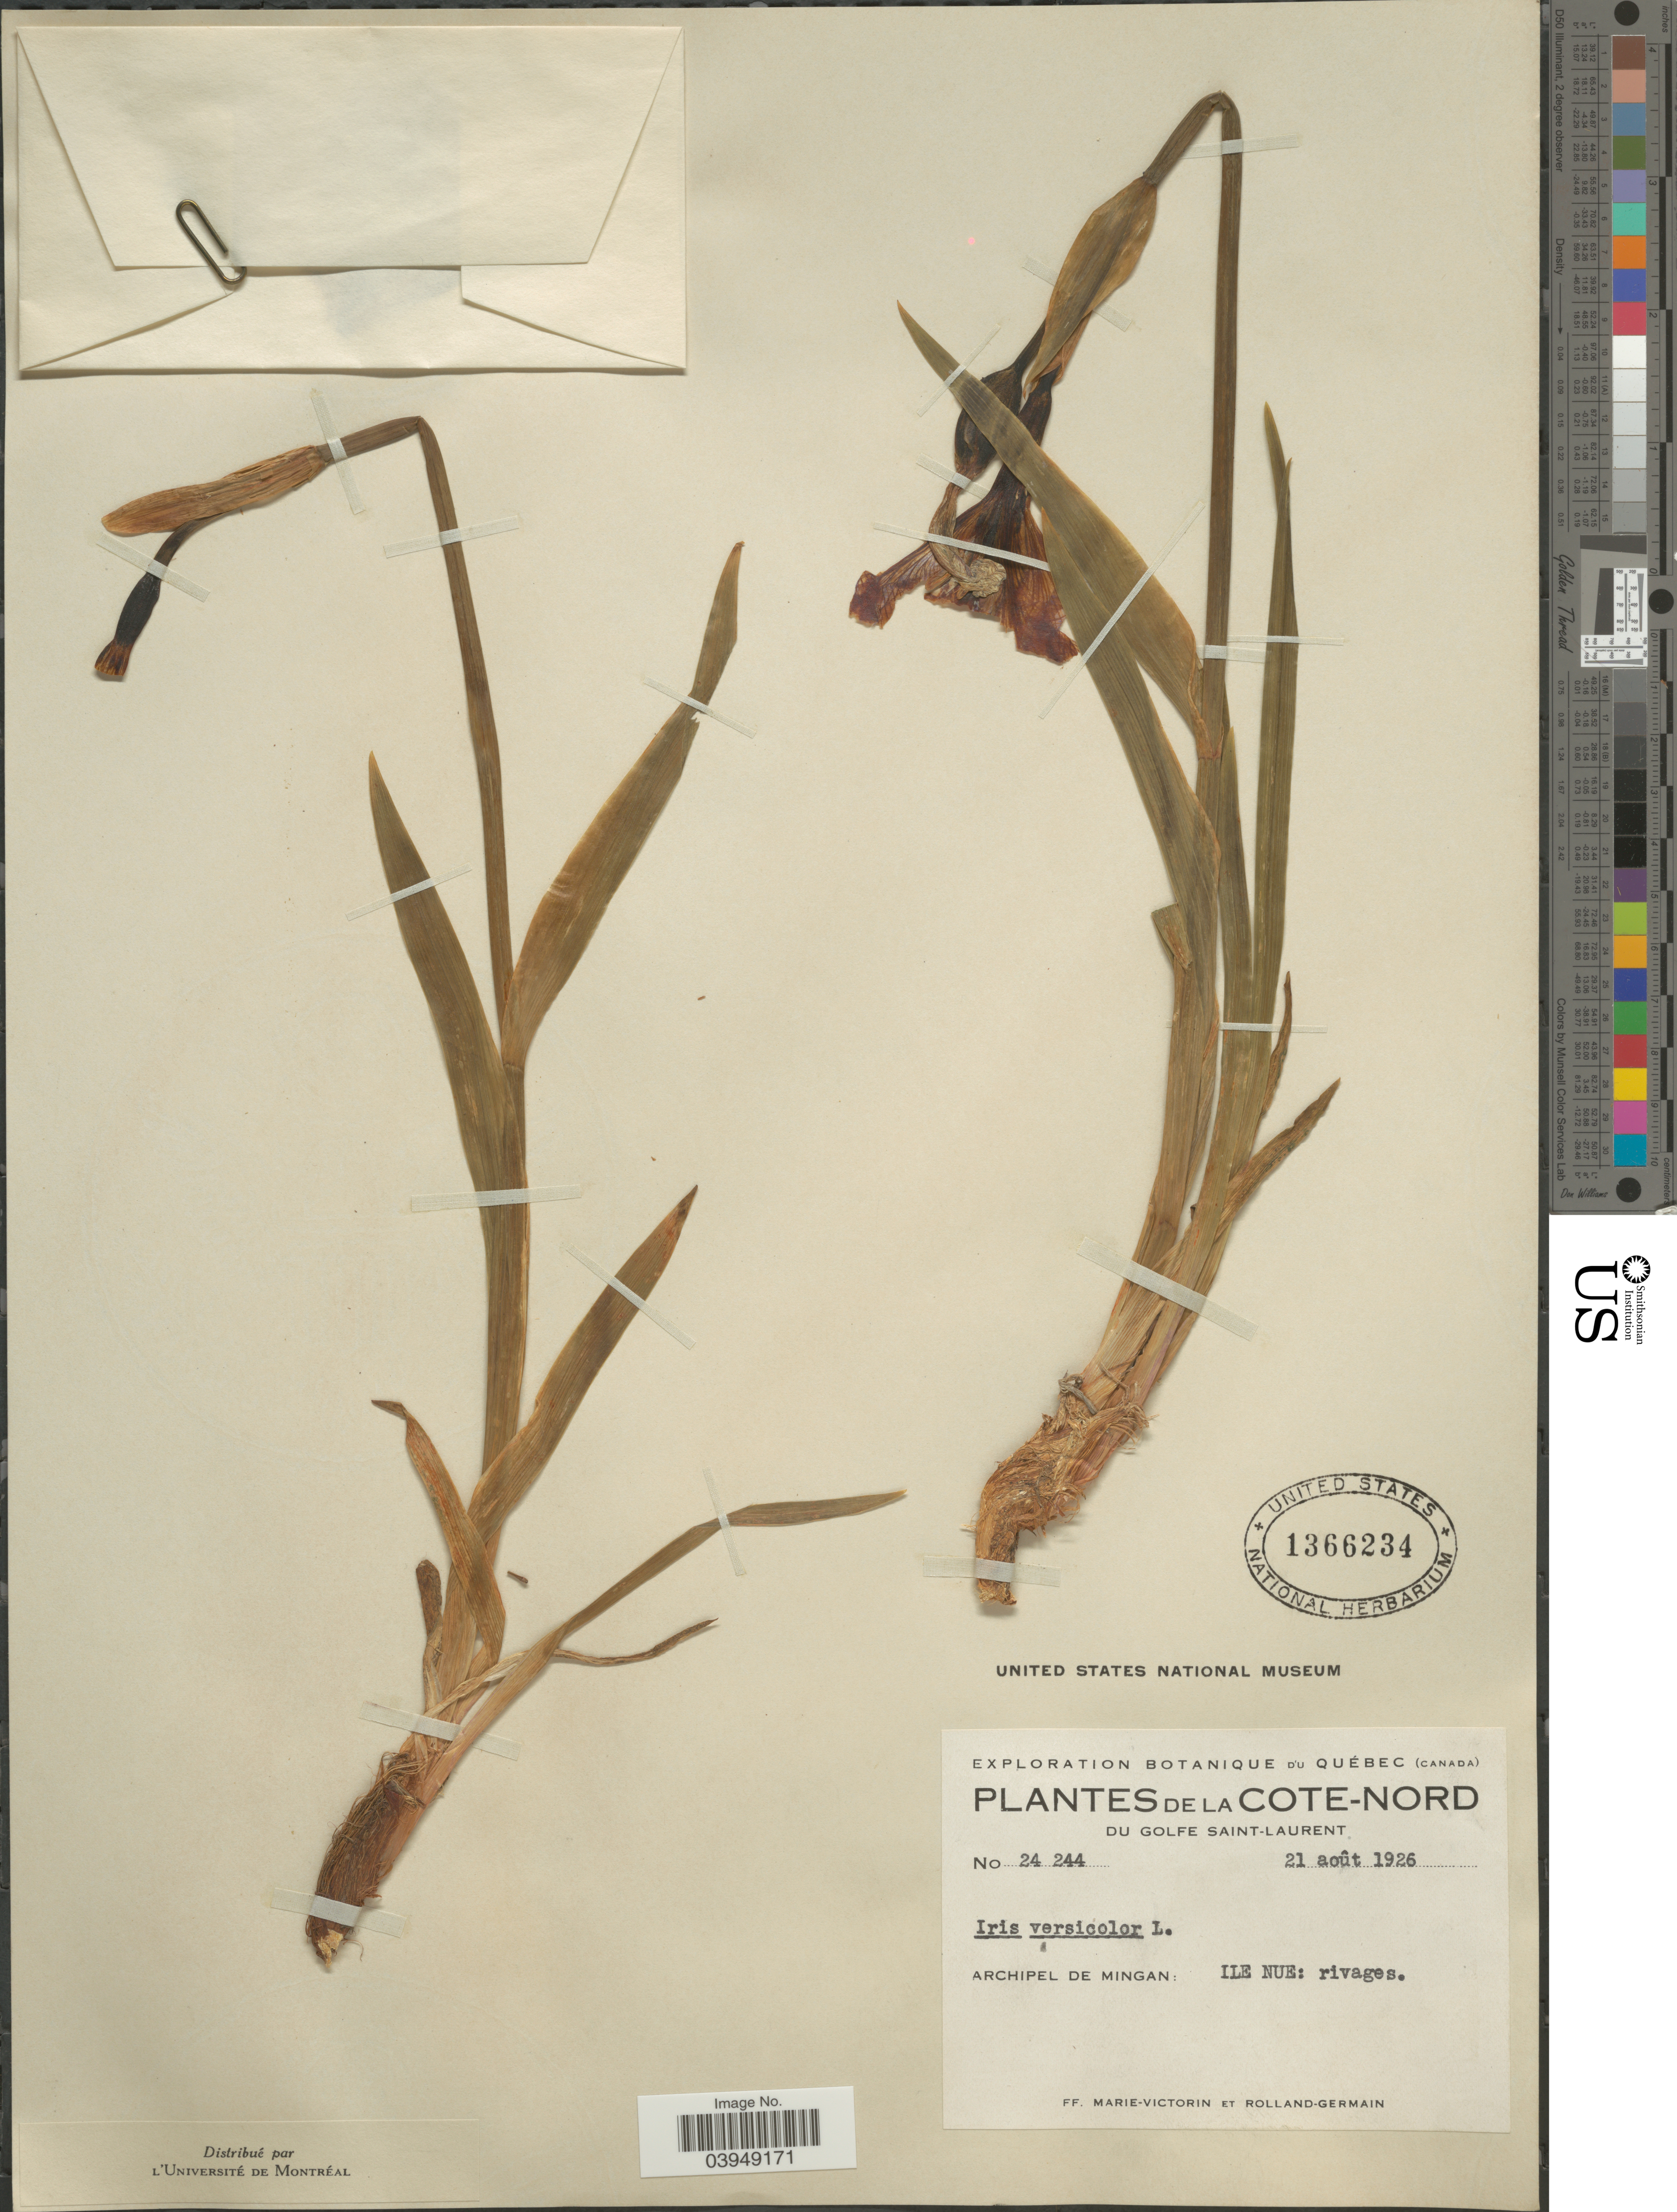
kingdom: Plantae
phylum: Tracheophyta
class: Liliopsida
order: Asparagales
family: Iridaceae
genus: Iris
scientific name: Iris versicolor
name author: L.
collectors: F. Marie-Victorin & Rolland-Germain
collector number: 24244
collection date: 1926-08-21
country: Canada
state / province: Quebec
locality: La Cote-Nord du Golfe Saint-Laurent. Archipel de Mingan: Ile Nue.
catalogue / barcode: US 1366234